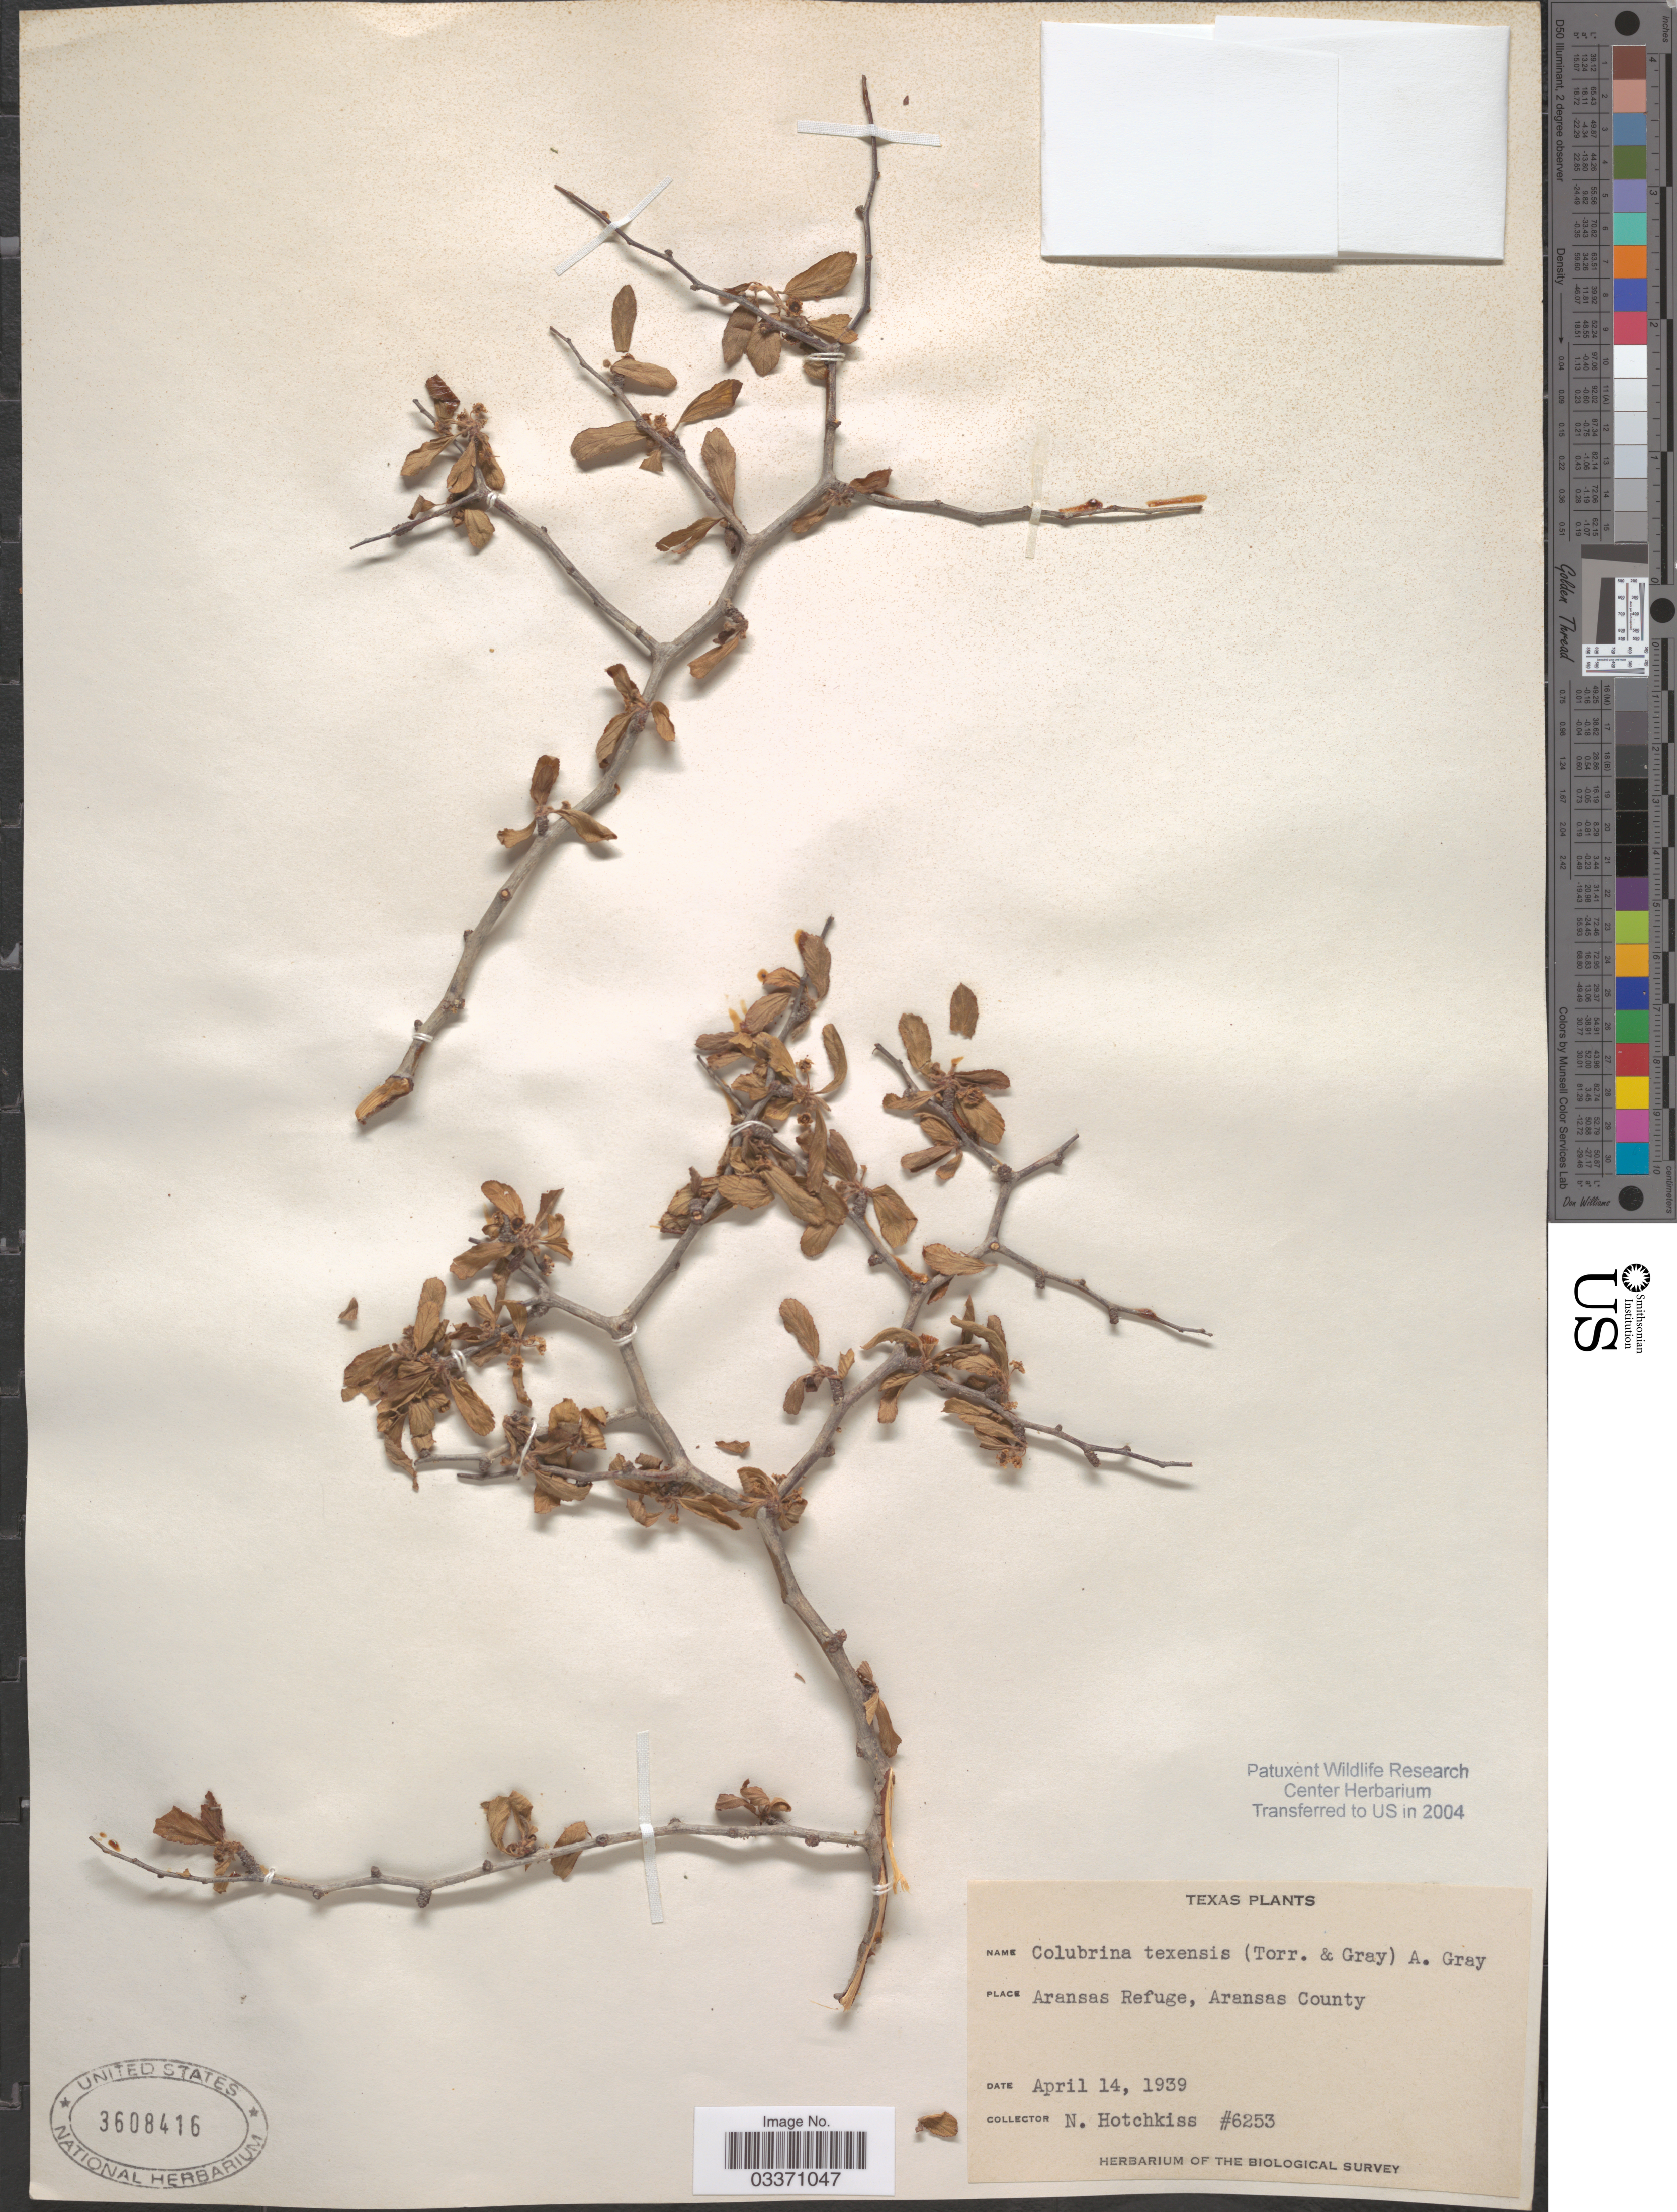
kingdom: Plantae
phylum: Tracheophyta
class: Magnoliopsida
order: Rosales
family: Rhamnaceae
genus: Colubrina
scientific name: Colubrina texensis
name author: (Torr. & A. Gray) A. Gray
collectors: N. Hotchkiss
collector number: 6253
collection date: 1939-04-14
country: United States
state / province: Texas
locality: Aransas Refuge, Aransas County.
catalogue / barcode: US 3608416